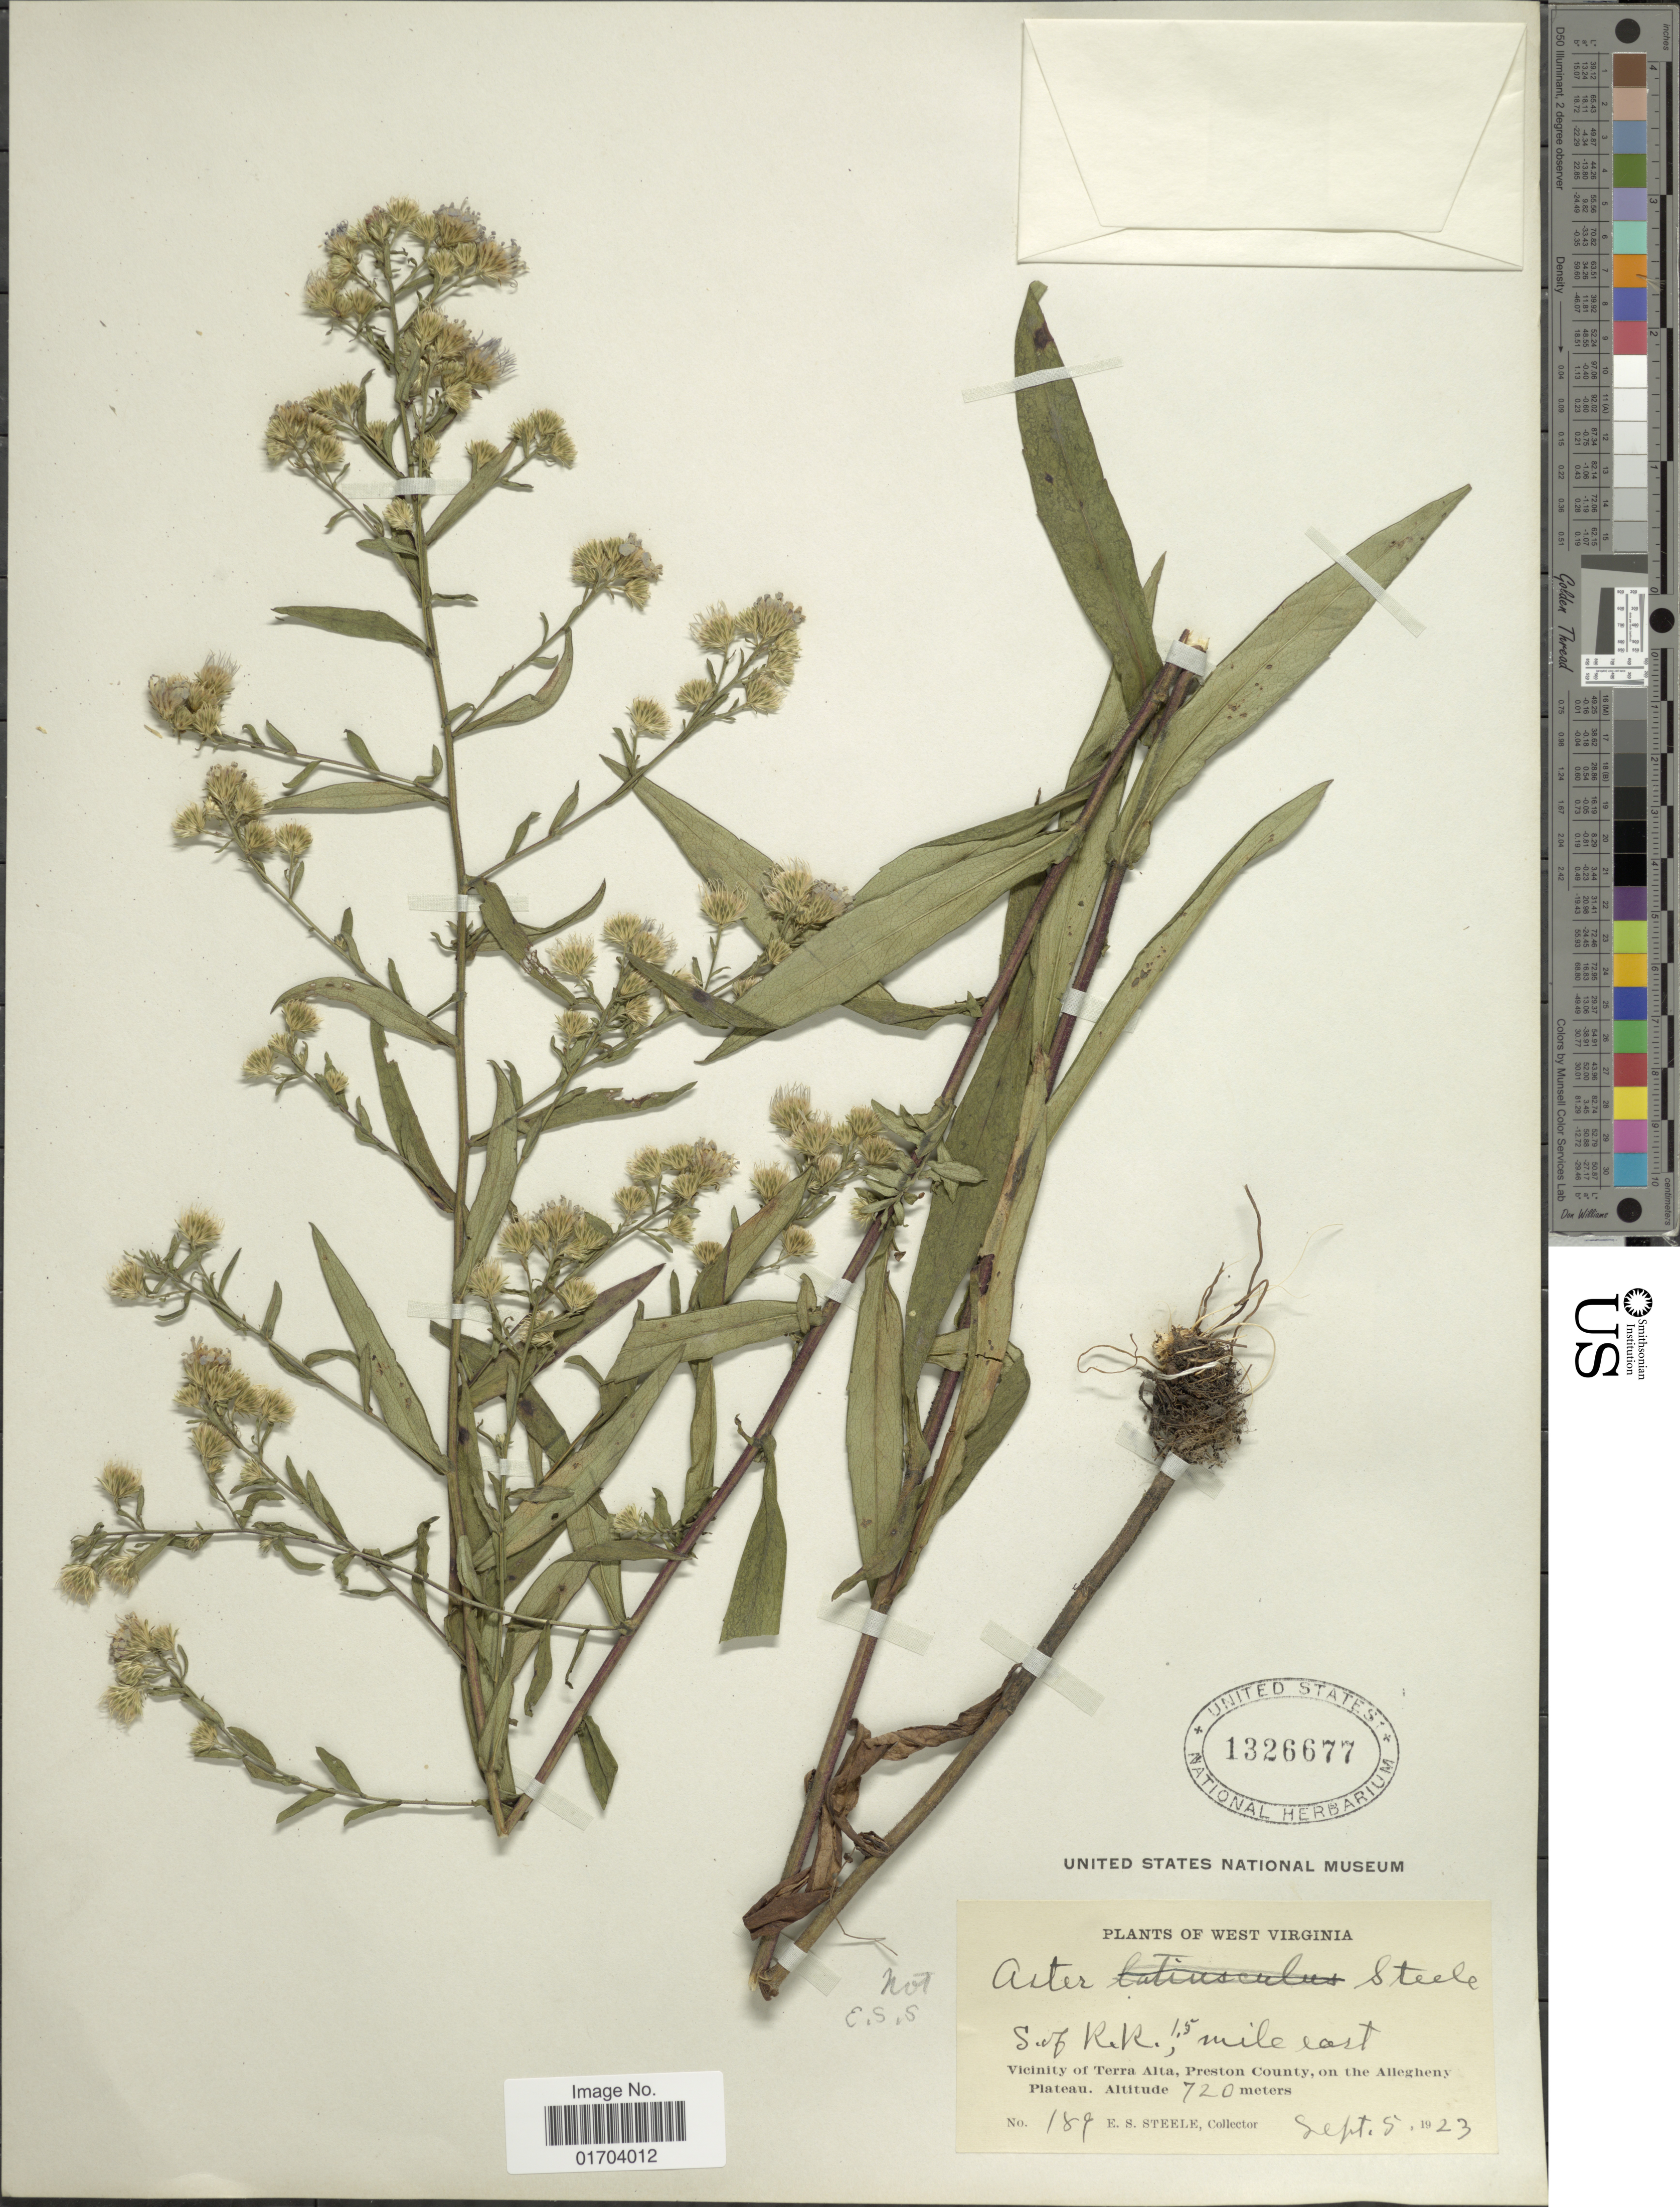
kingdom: Plantae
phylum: Tracheophyta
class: Magnoliopsida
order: Asterales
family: Asteraceae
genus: Aster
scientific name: Aster diagonius E.S. Steele sp. nov. ined.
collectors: E. Steele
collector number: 189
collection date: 1923-09-05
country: United States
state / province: West Virginia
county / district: Preston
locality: S. of R.R., 1.5 mile east, Vicinity of Terra Alta, Preston County, on the Allegheny Plateau.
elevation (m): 720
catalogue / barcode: US 1326677